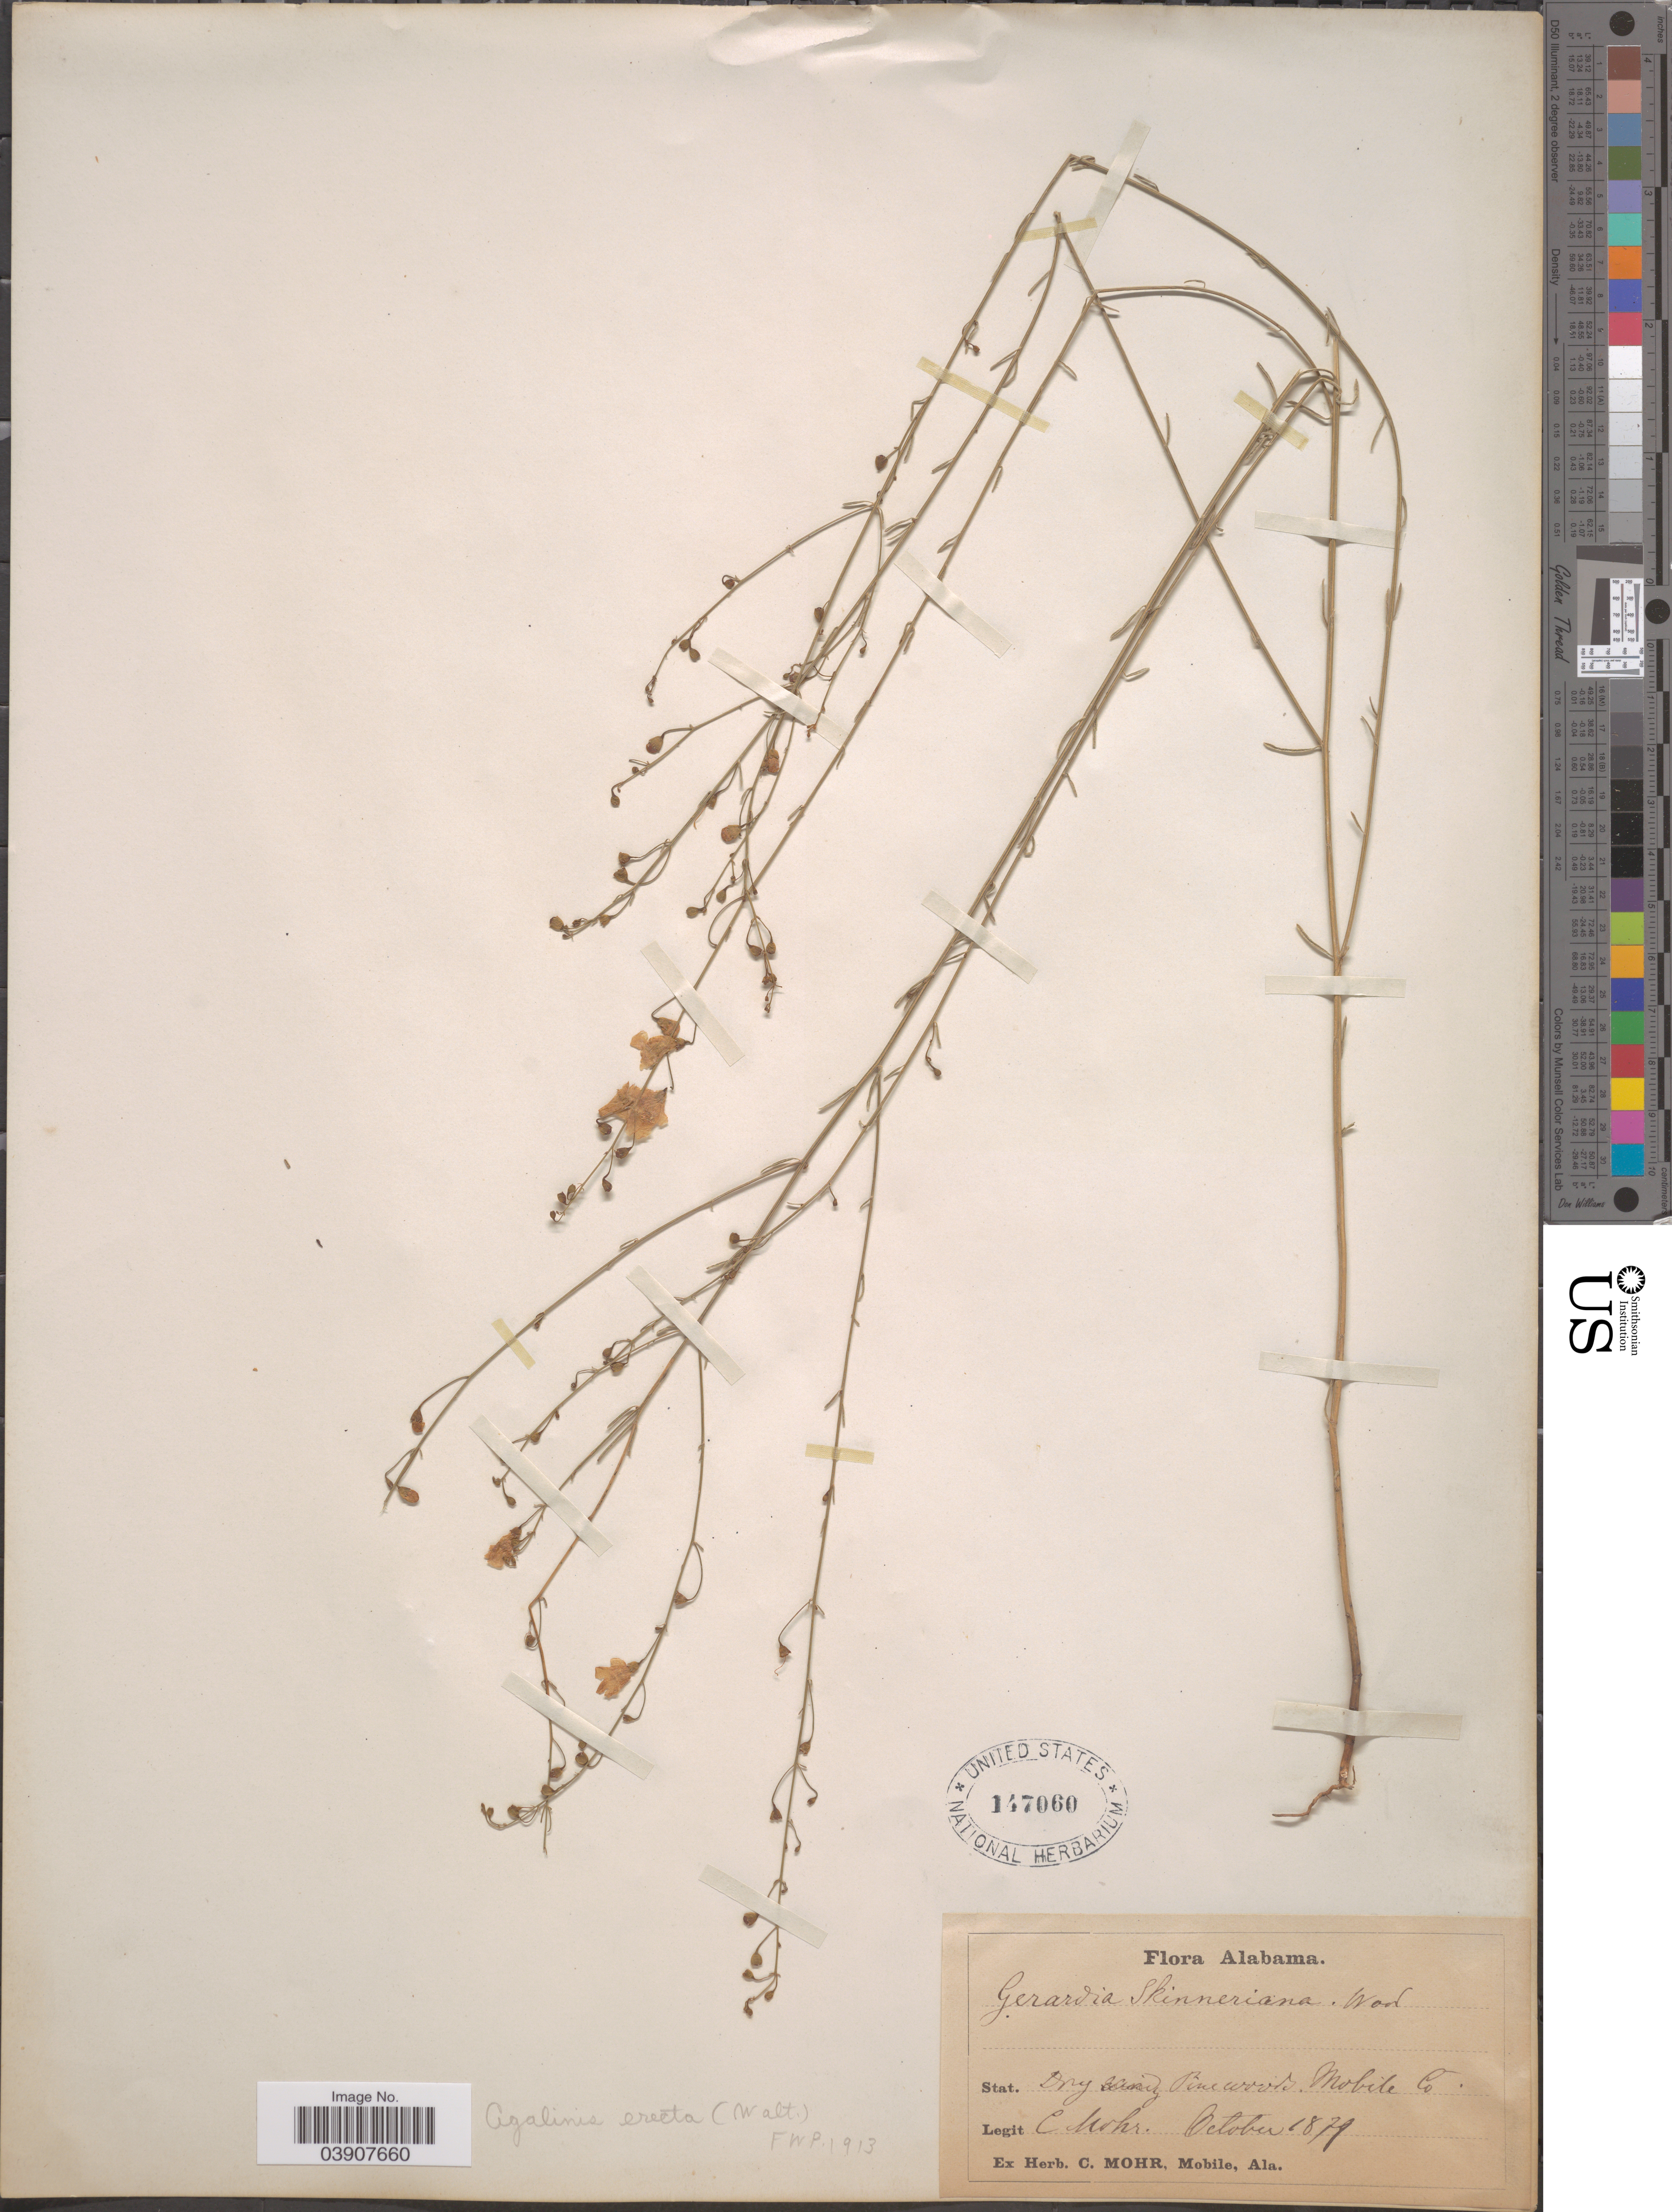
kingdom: Plantae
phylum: Tracheophyta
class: Magnoliopsida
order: Lamiales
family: Orobanchaceae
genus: Agalinis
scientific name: Agalinis erecta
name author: Pennell ex Small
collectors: C. T. Mohr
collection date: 1879-10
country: United States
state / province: Alabama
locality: Mobile Co.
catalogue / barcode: US 147060